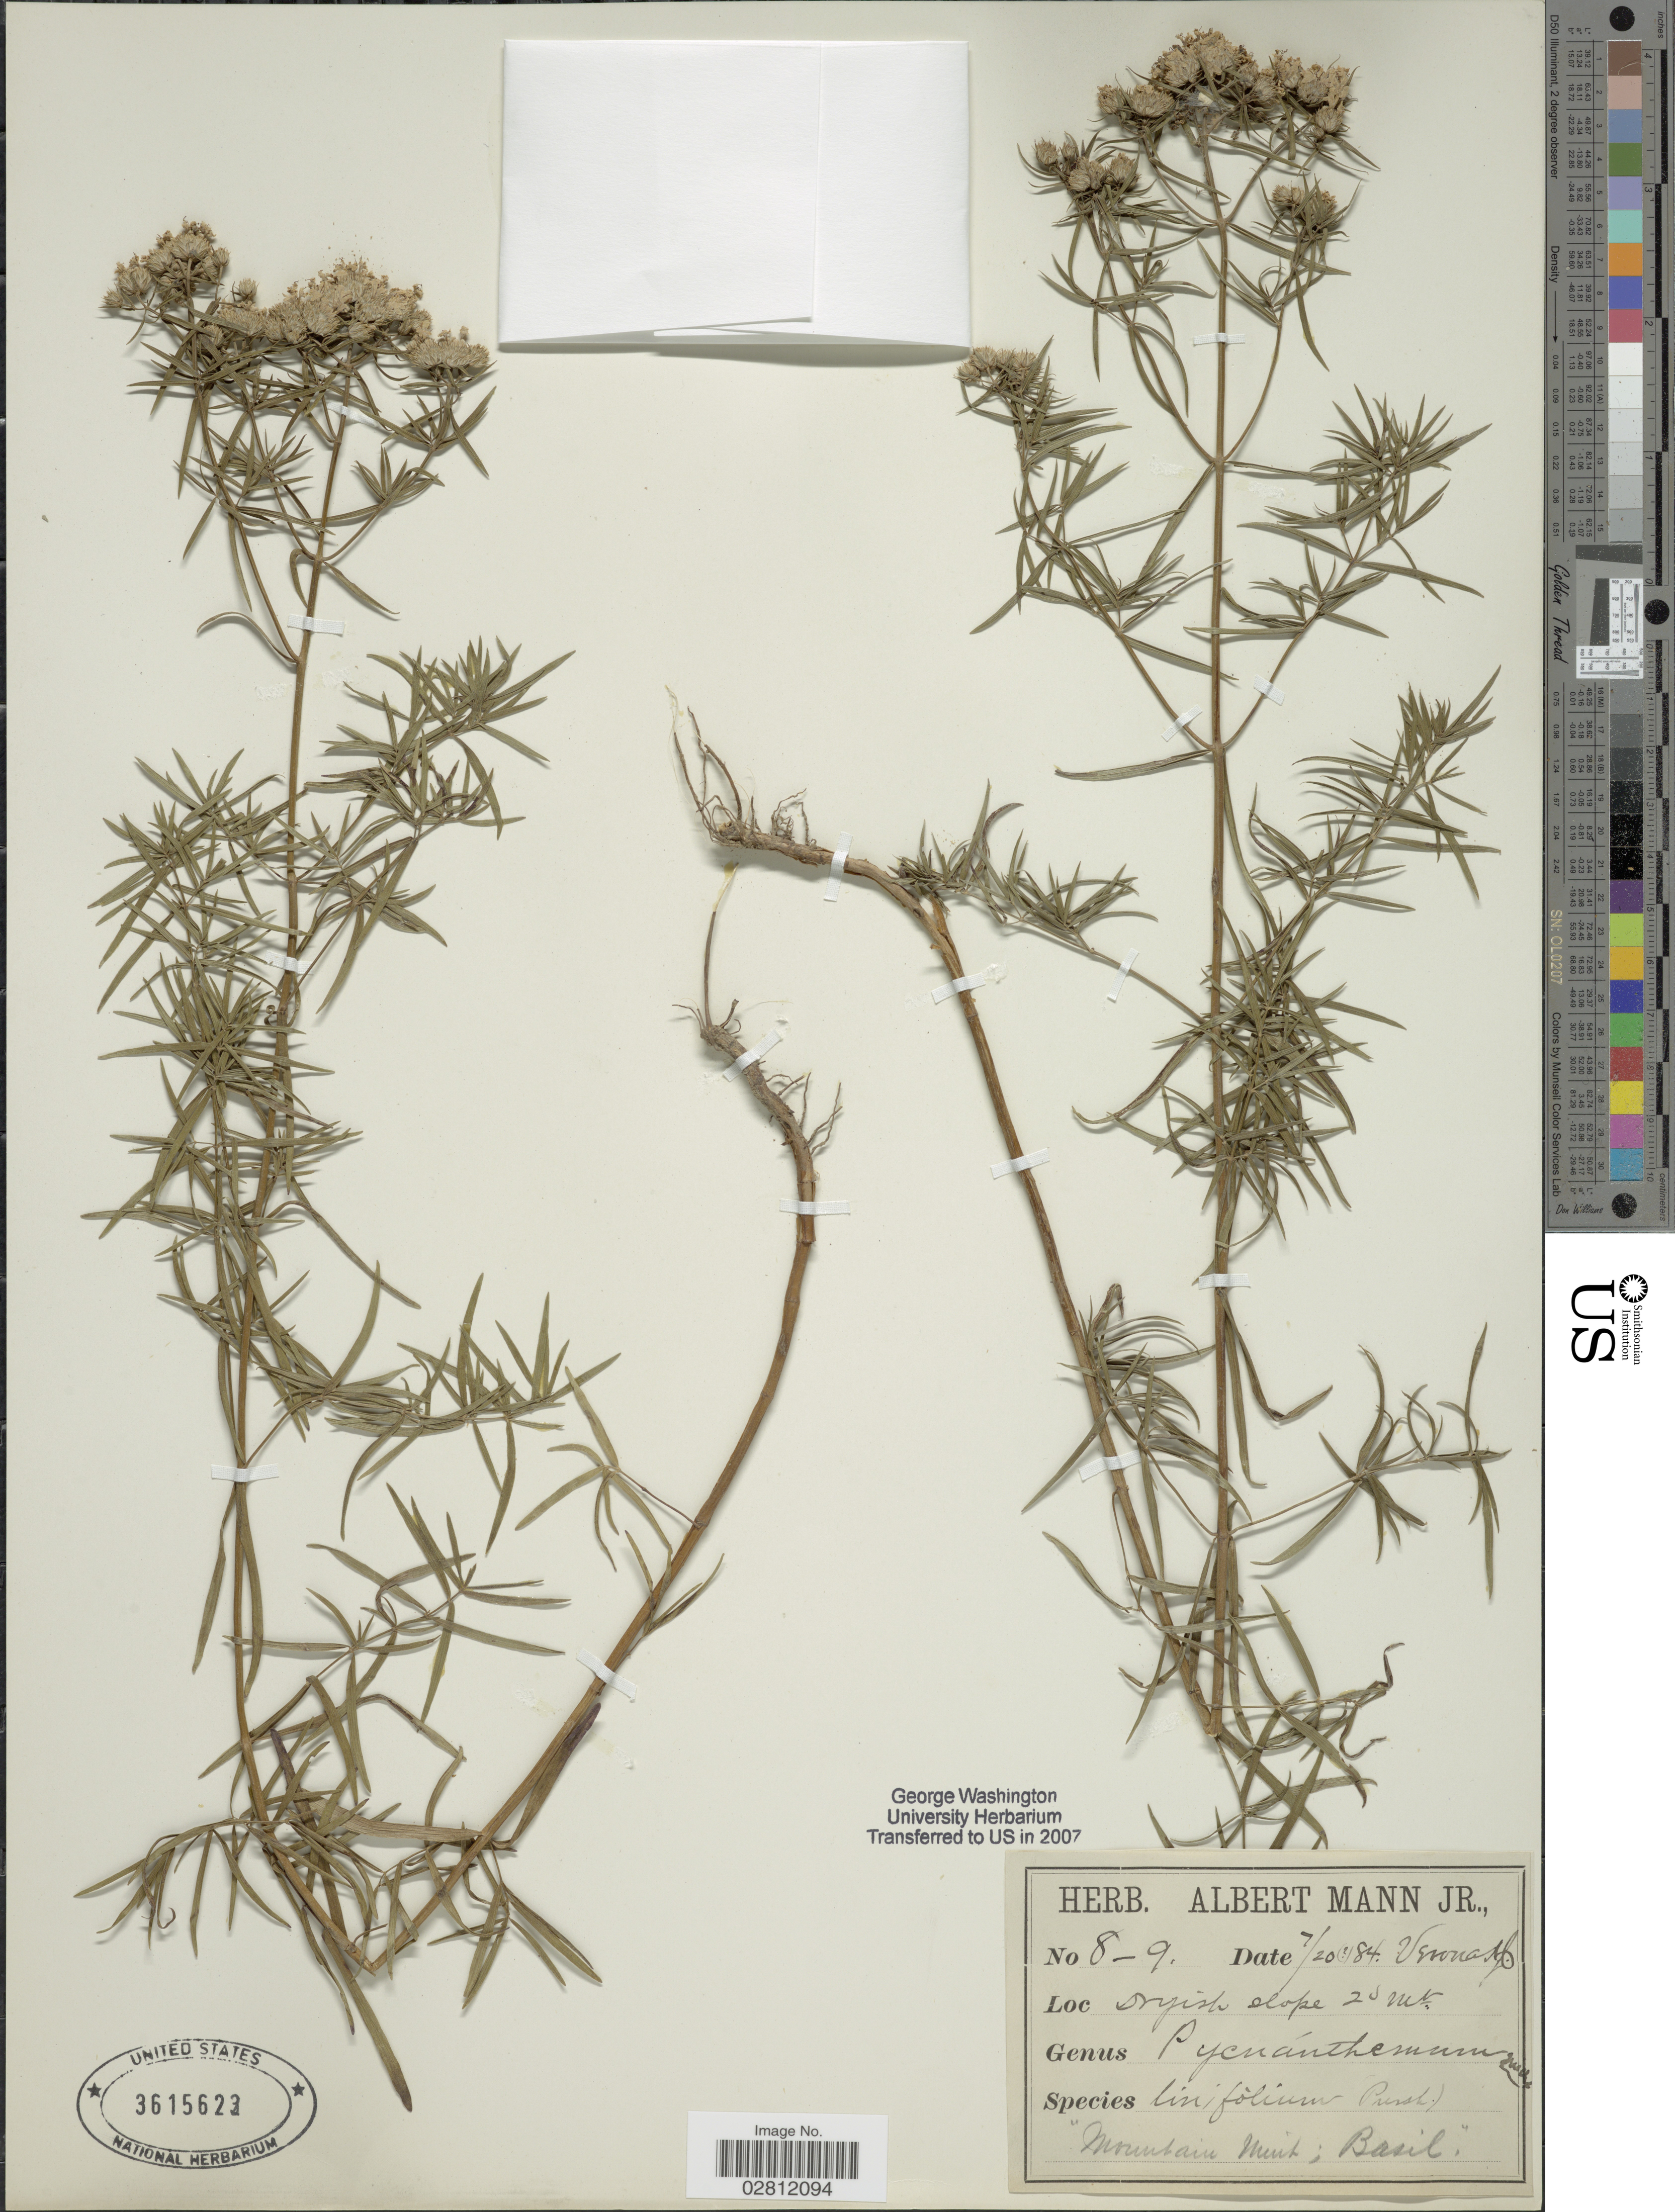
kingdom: Plantae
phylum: Tracheophyta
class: Magnoliopsida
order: Lamiales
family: Lamiaceae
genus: Pycnanthemum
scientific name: Pycnanthemum linifolium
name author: (Willd.) Pursh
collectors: Ex herb. Albert Mann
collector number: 8-9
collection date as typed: Transcribed d/m/y: 20/7/84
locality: Dryish slope 20 mt.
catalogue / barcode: US 3615623